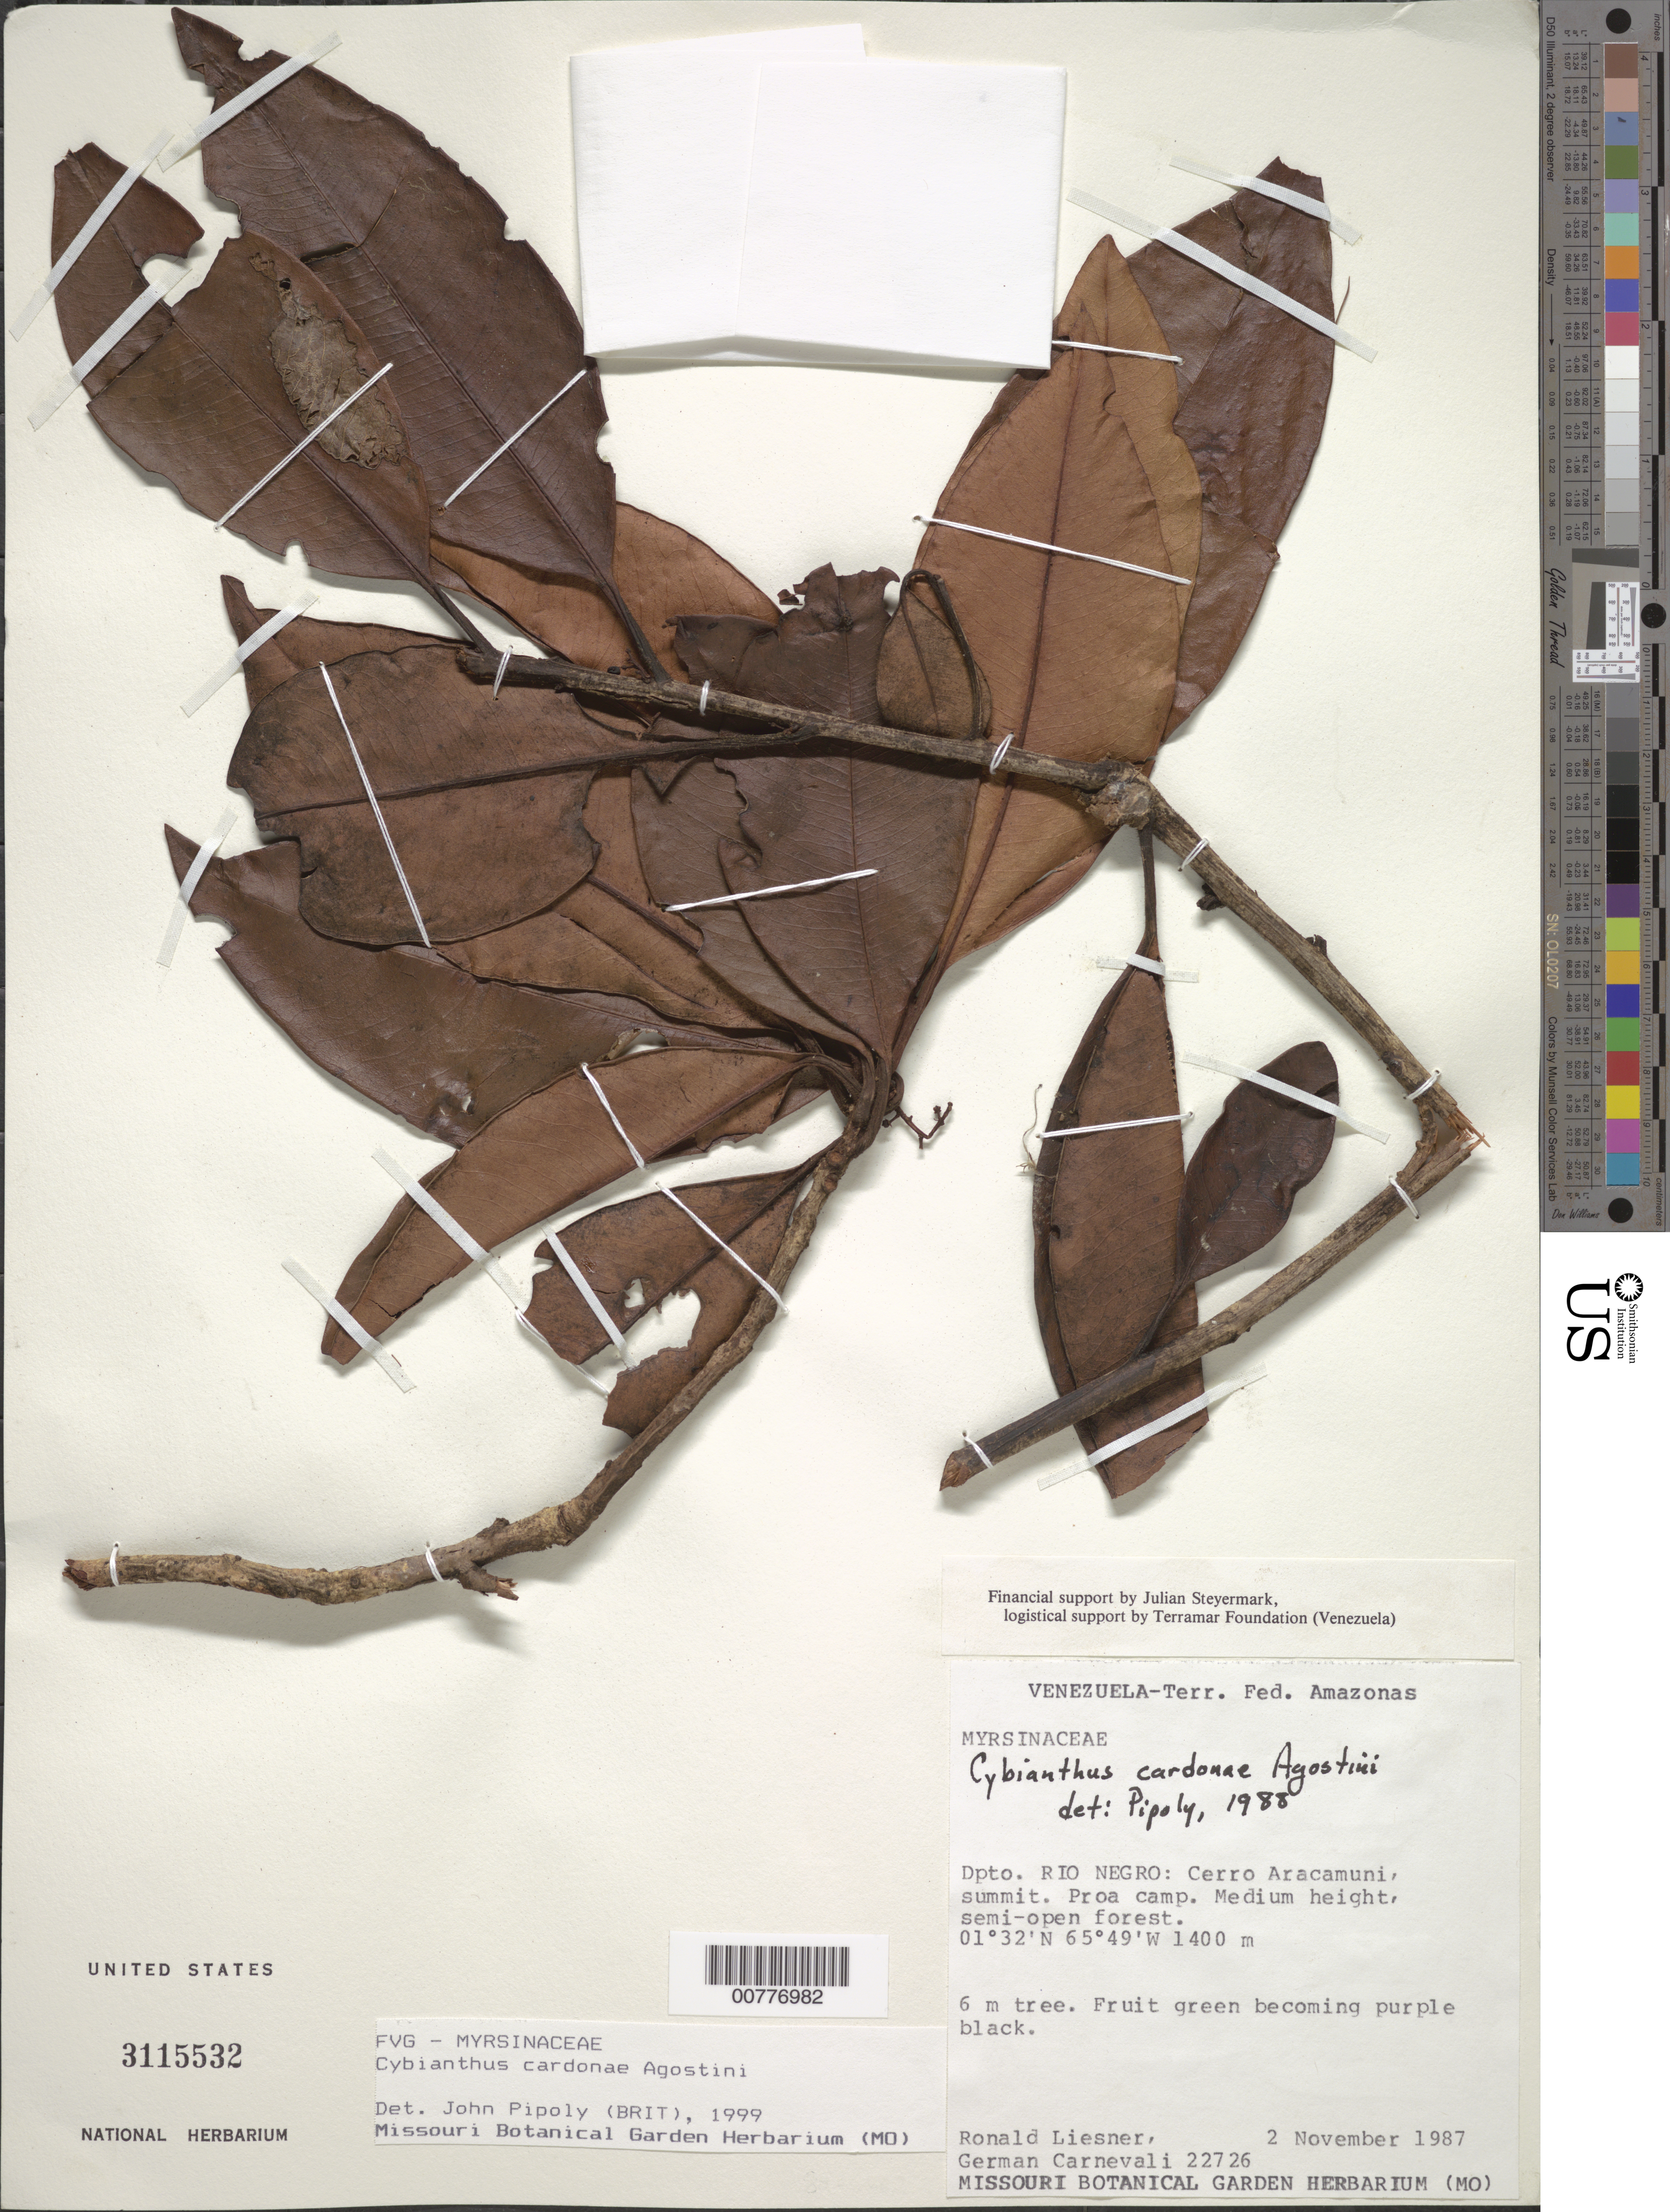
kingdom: Plantae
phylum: Tracheophyta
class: Magnoliopsida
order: Ericales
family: Primulaceae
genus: Cybianthus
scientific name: Cybianthus cardonae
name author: G. Agostini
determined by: Pipoly, J. J., III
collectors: R. L. Liesner & G. Carnevali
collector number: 22726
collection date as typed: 2-Nov-87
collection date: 1987-11-02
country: Venezuela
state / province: Amazonas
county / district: Río Negro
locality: Cerro Aracamuni, summit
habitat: Medium height, semi-open forest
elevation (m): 1400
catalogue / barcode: US 3115532